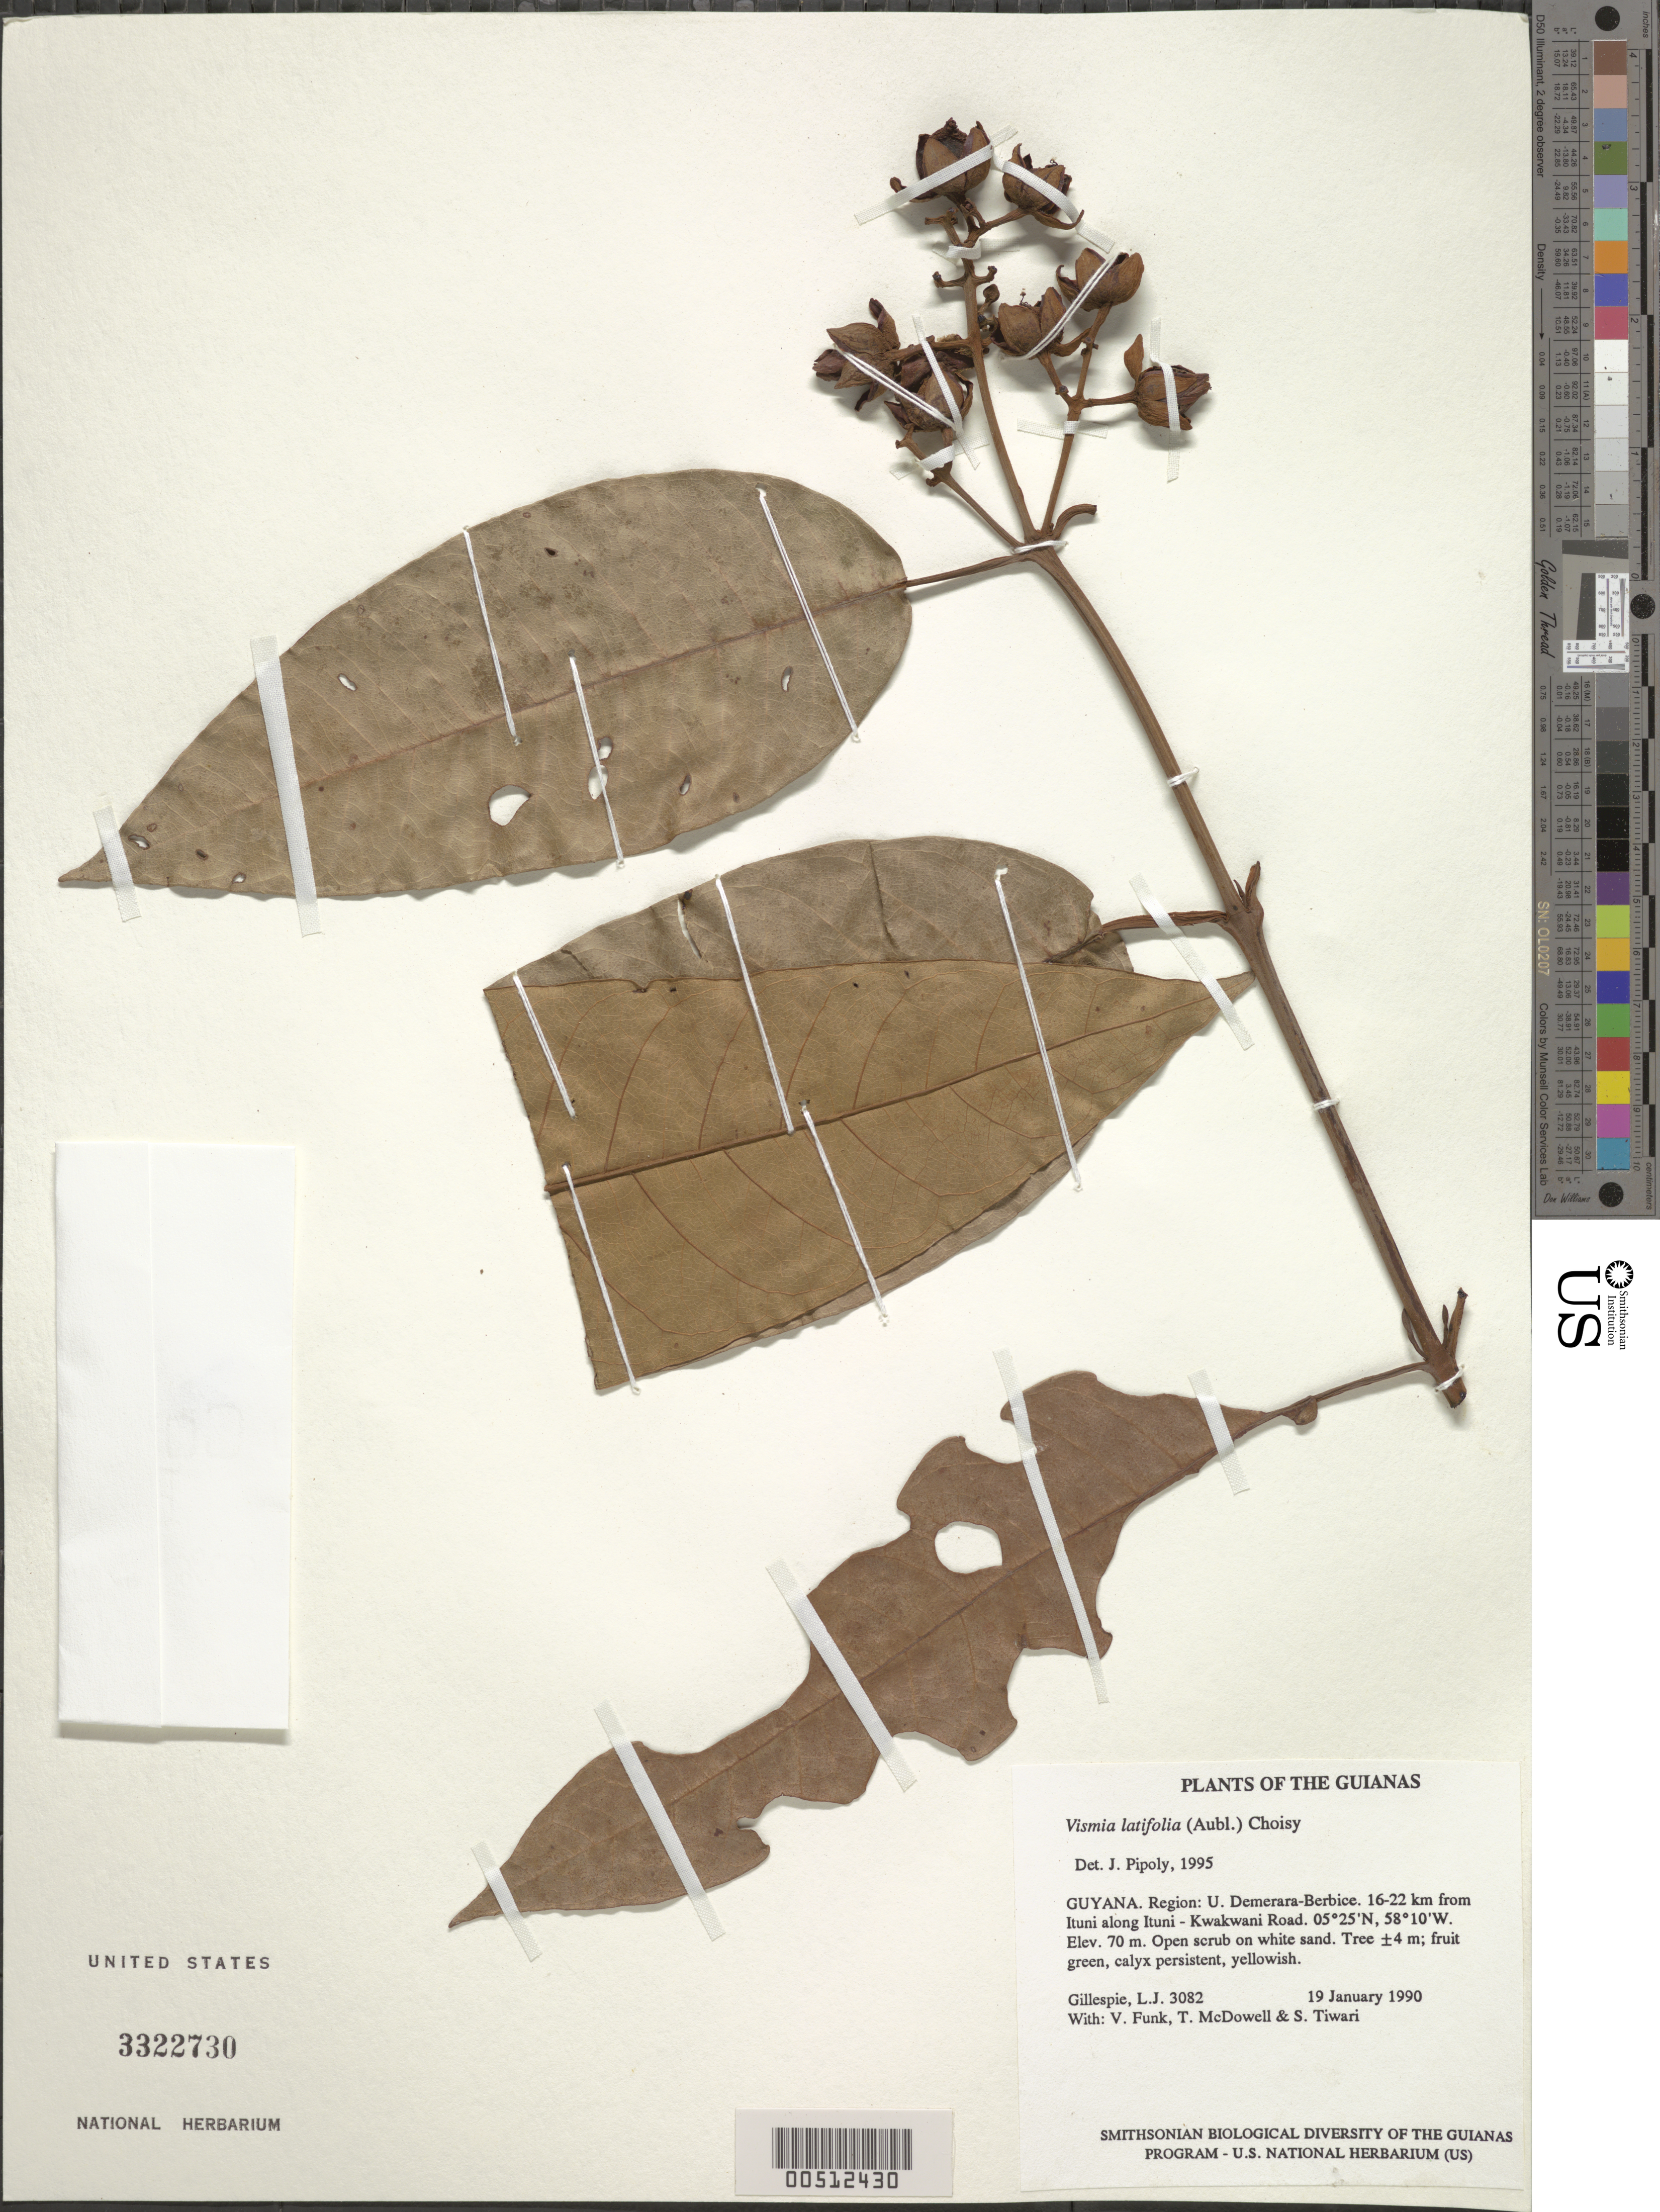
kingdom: Plantae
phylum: Tracheophyta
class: Magnoliopsida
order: Malpighiales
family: Hypericaceae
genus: Vismia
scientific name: Vismia latifolia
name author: (Aubl.) Choisy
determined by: Pipoly, J. J., III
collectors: L. J. Gillespie, V. Funk, T. McDowell & S. Tiwari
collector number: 3082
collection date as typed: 19 January 1990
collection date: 1990-01-19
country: Guyana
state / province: U. Demerara-Berbice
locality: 16-22 km from Ituni along Ituni - Kwakwani Road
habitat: Open scrub on white sand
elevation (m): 70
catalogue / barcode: US 3322730